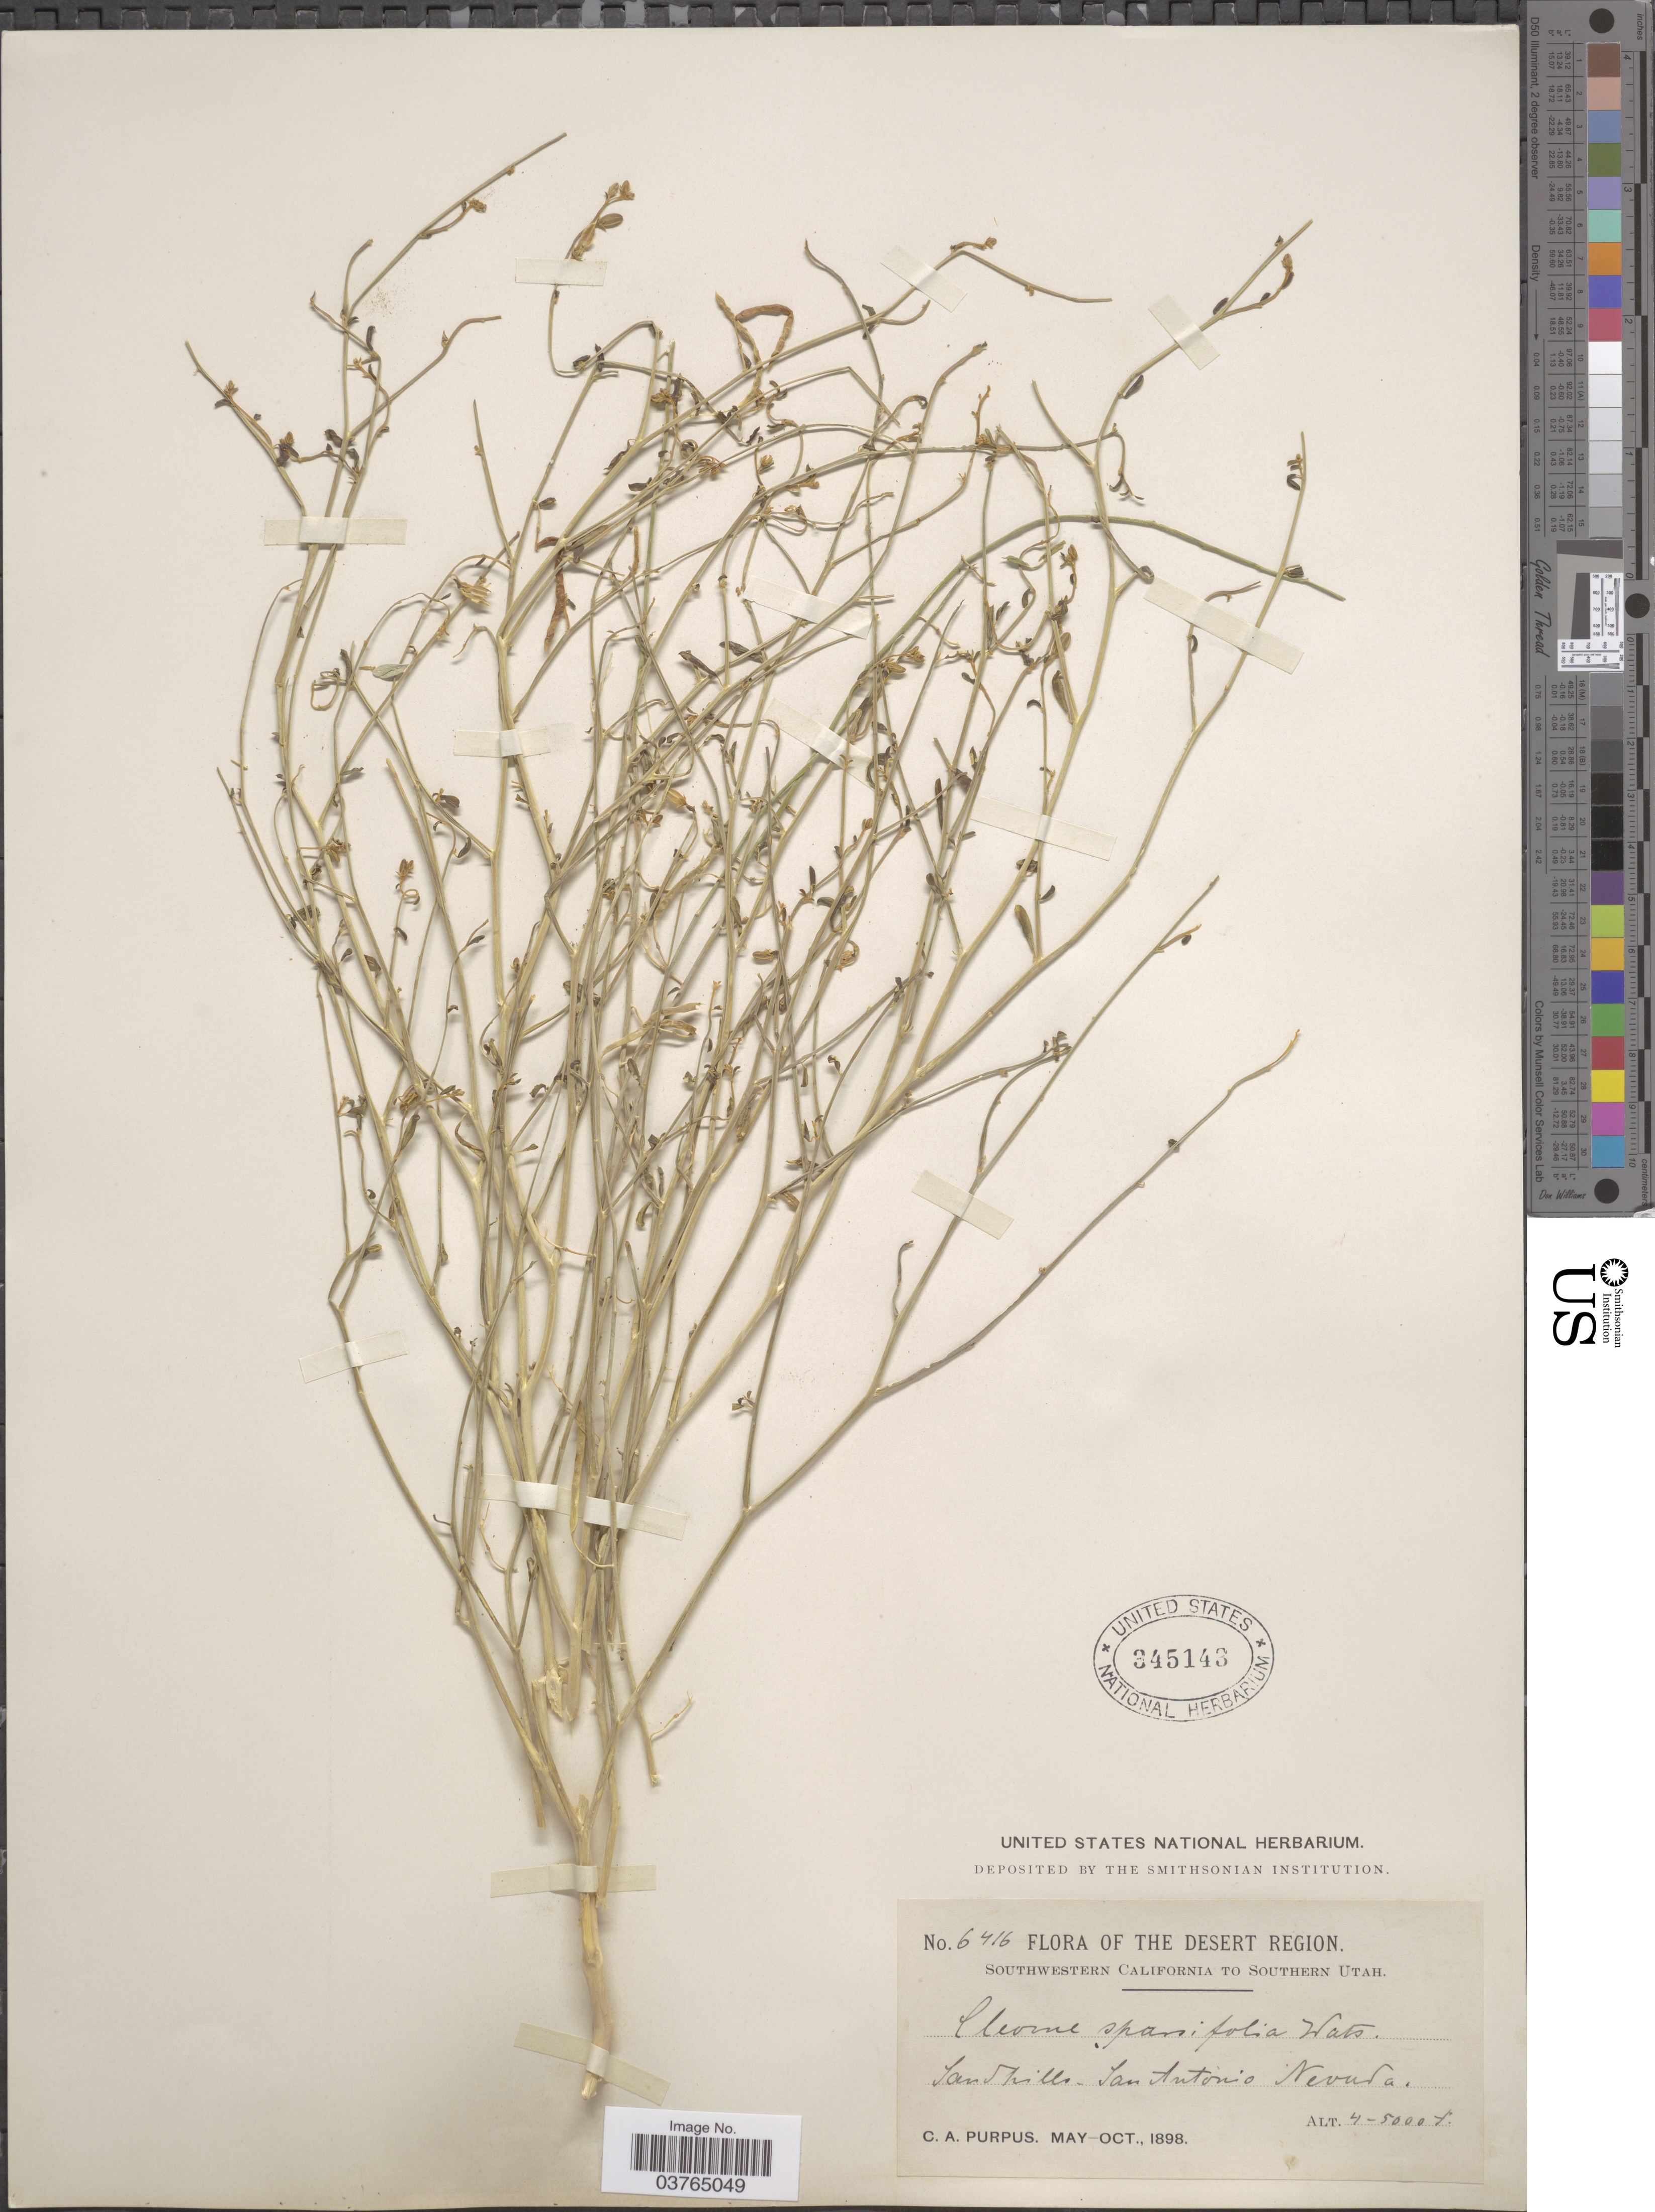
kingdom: Plantae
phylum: Tracheophyta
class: Magnoliopsida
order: Brassicales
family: Cleomaceae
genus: Cleomella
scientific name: Cleomella sparsifolia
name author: (S. Watson) J.C. Hall & Roalson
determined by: Strong, M. T., (US), Smithsonian Institution - National Museum of Natural History (UNITED STATES)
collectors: C. A. Purpus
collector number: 6416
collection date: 1898-05/1898-10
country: United States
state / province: Nevada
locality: The Desert Region. Sand hills. San Antonio.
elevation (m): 1219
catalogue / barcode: US 345143